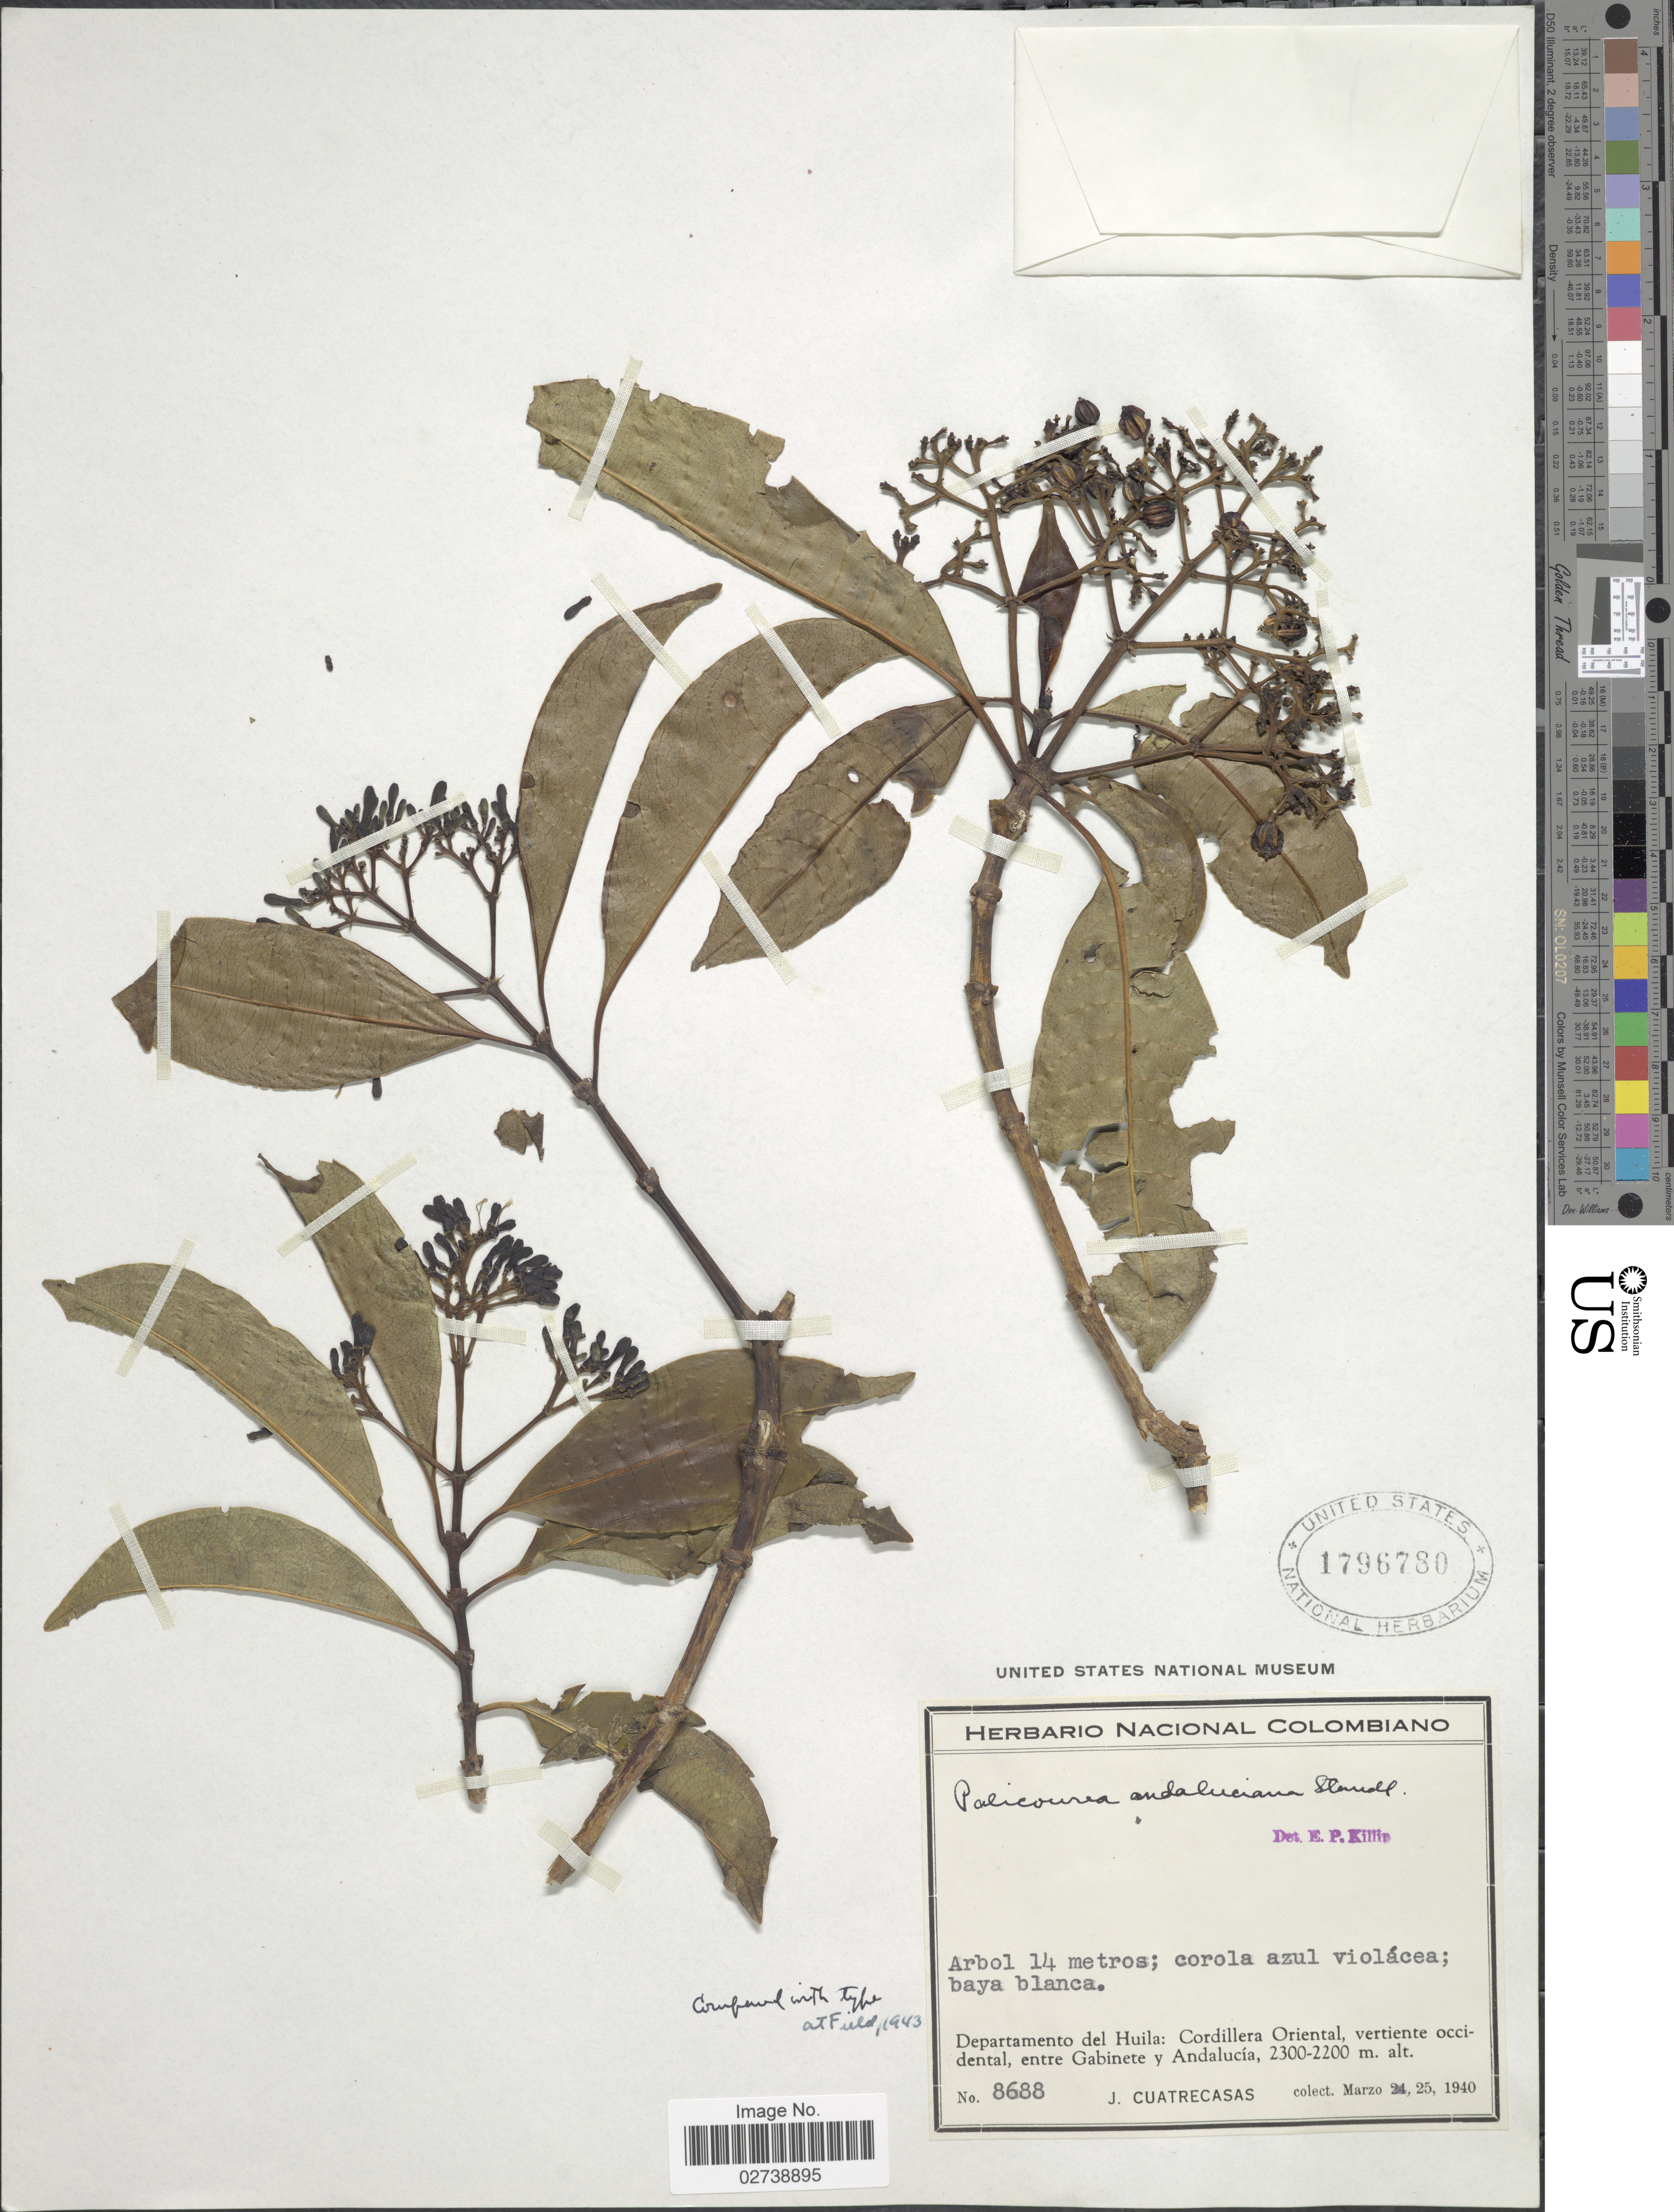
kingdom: Plantae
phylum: Tracheophyta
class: Magnoliopsida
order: Gentianales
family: Rubiaceae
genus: Palicourea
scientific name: Palicourea andaluciana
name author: Standl.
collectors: J. Cuatrecasas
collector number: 8688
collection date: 1940-03-25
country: Colombia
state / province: Huila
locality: Departamento del Huula; Cordillera Oriental, vertiente occidental, entre Gabinete y Andalucia.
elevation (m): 2200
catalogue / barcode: US 1796780